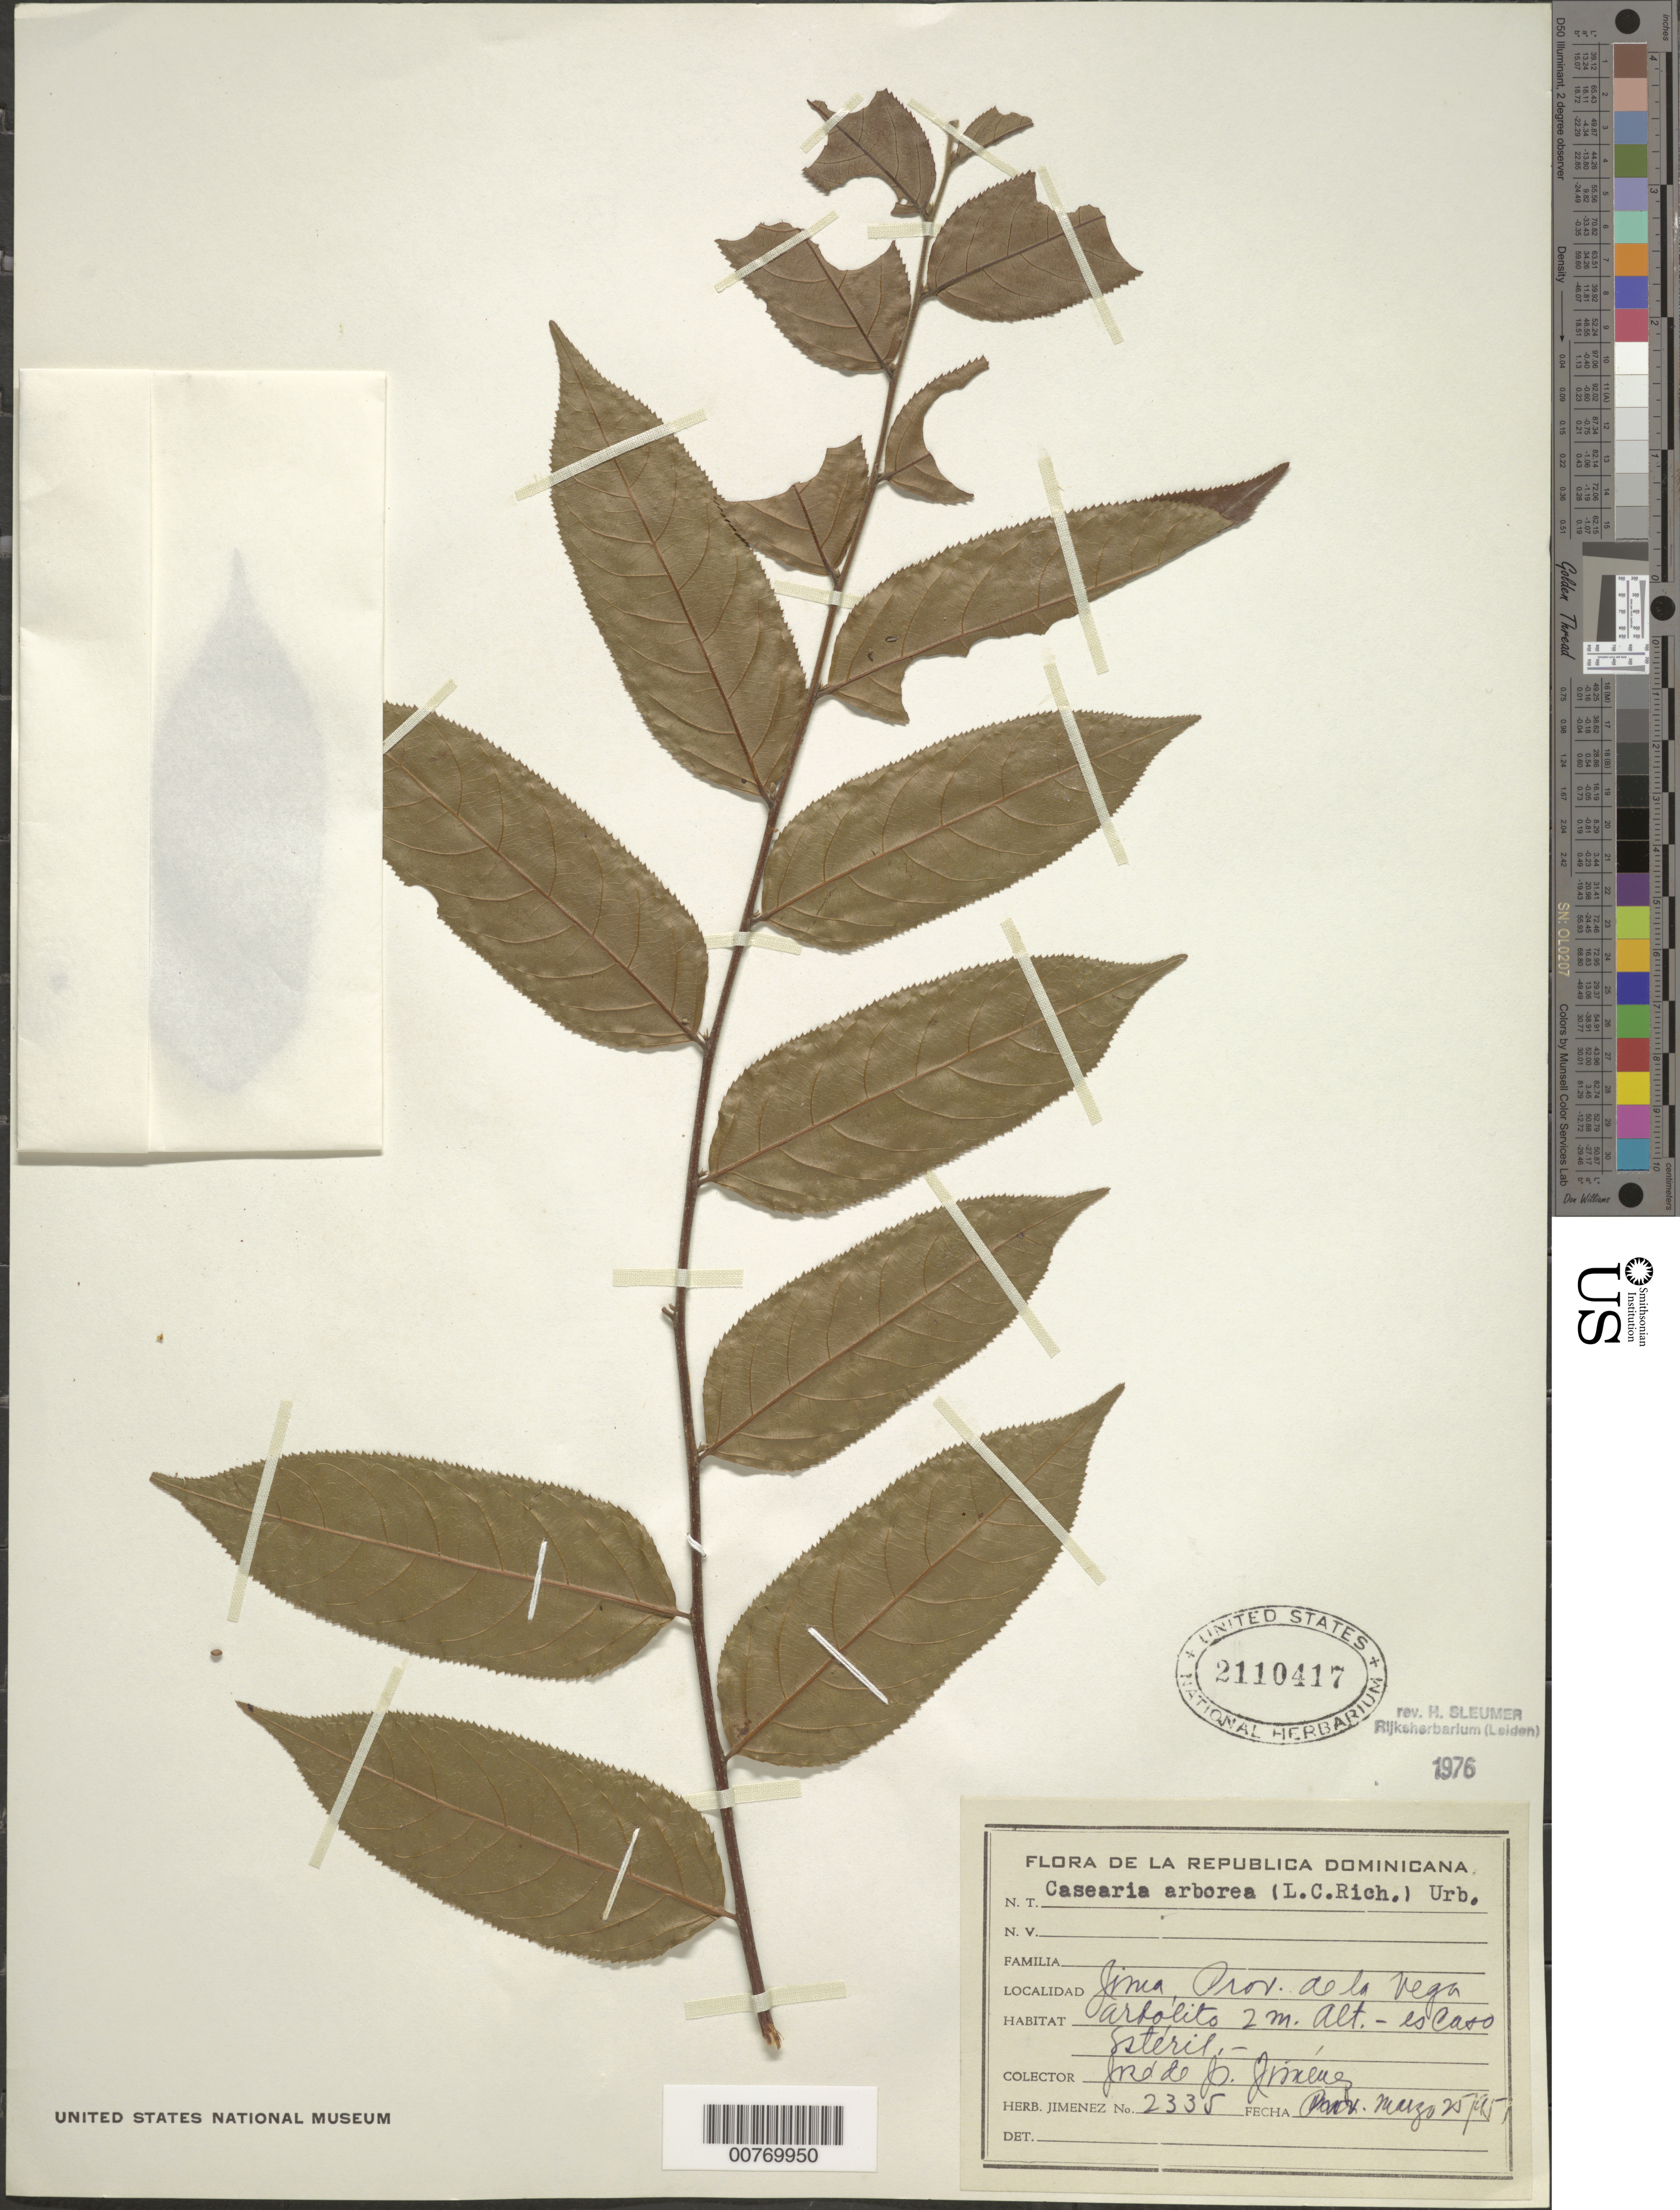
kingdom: Plantae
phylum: Tracheophyta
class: Magnoliopsida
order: Malpighiales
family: Salicaceae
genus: Casearia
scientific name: Casearia arborea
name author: (Rich.) Urb.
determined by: Sleumer, H. O.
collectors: J. J. Jiménez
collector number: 2335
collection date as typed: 25 Mar 1954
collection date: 1954-03-25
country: Dominican Republic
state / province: La Vega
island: Hispaniola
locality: Jinea.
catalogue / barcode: US 2110417